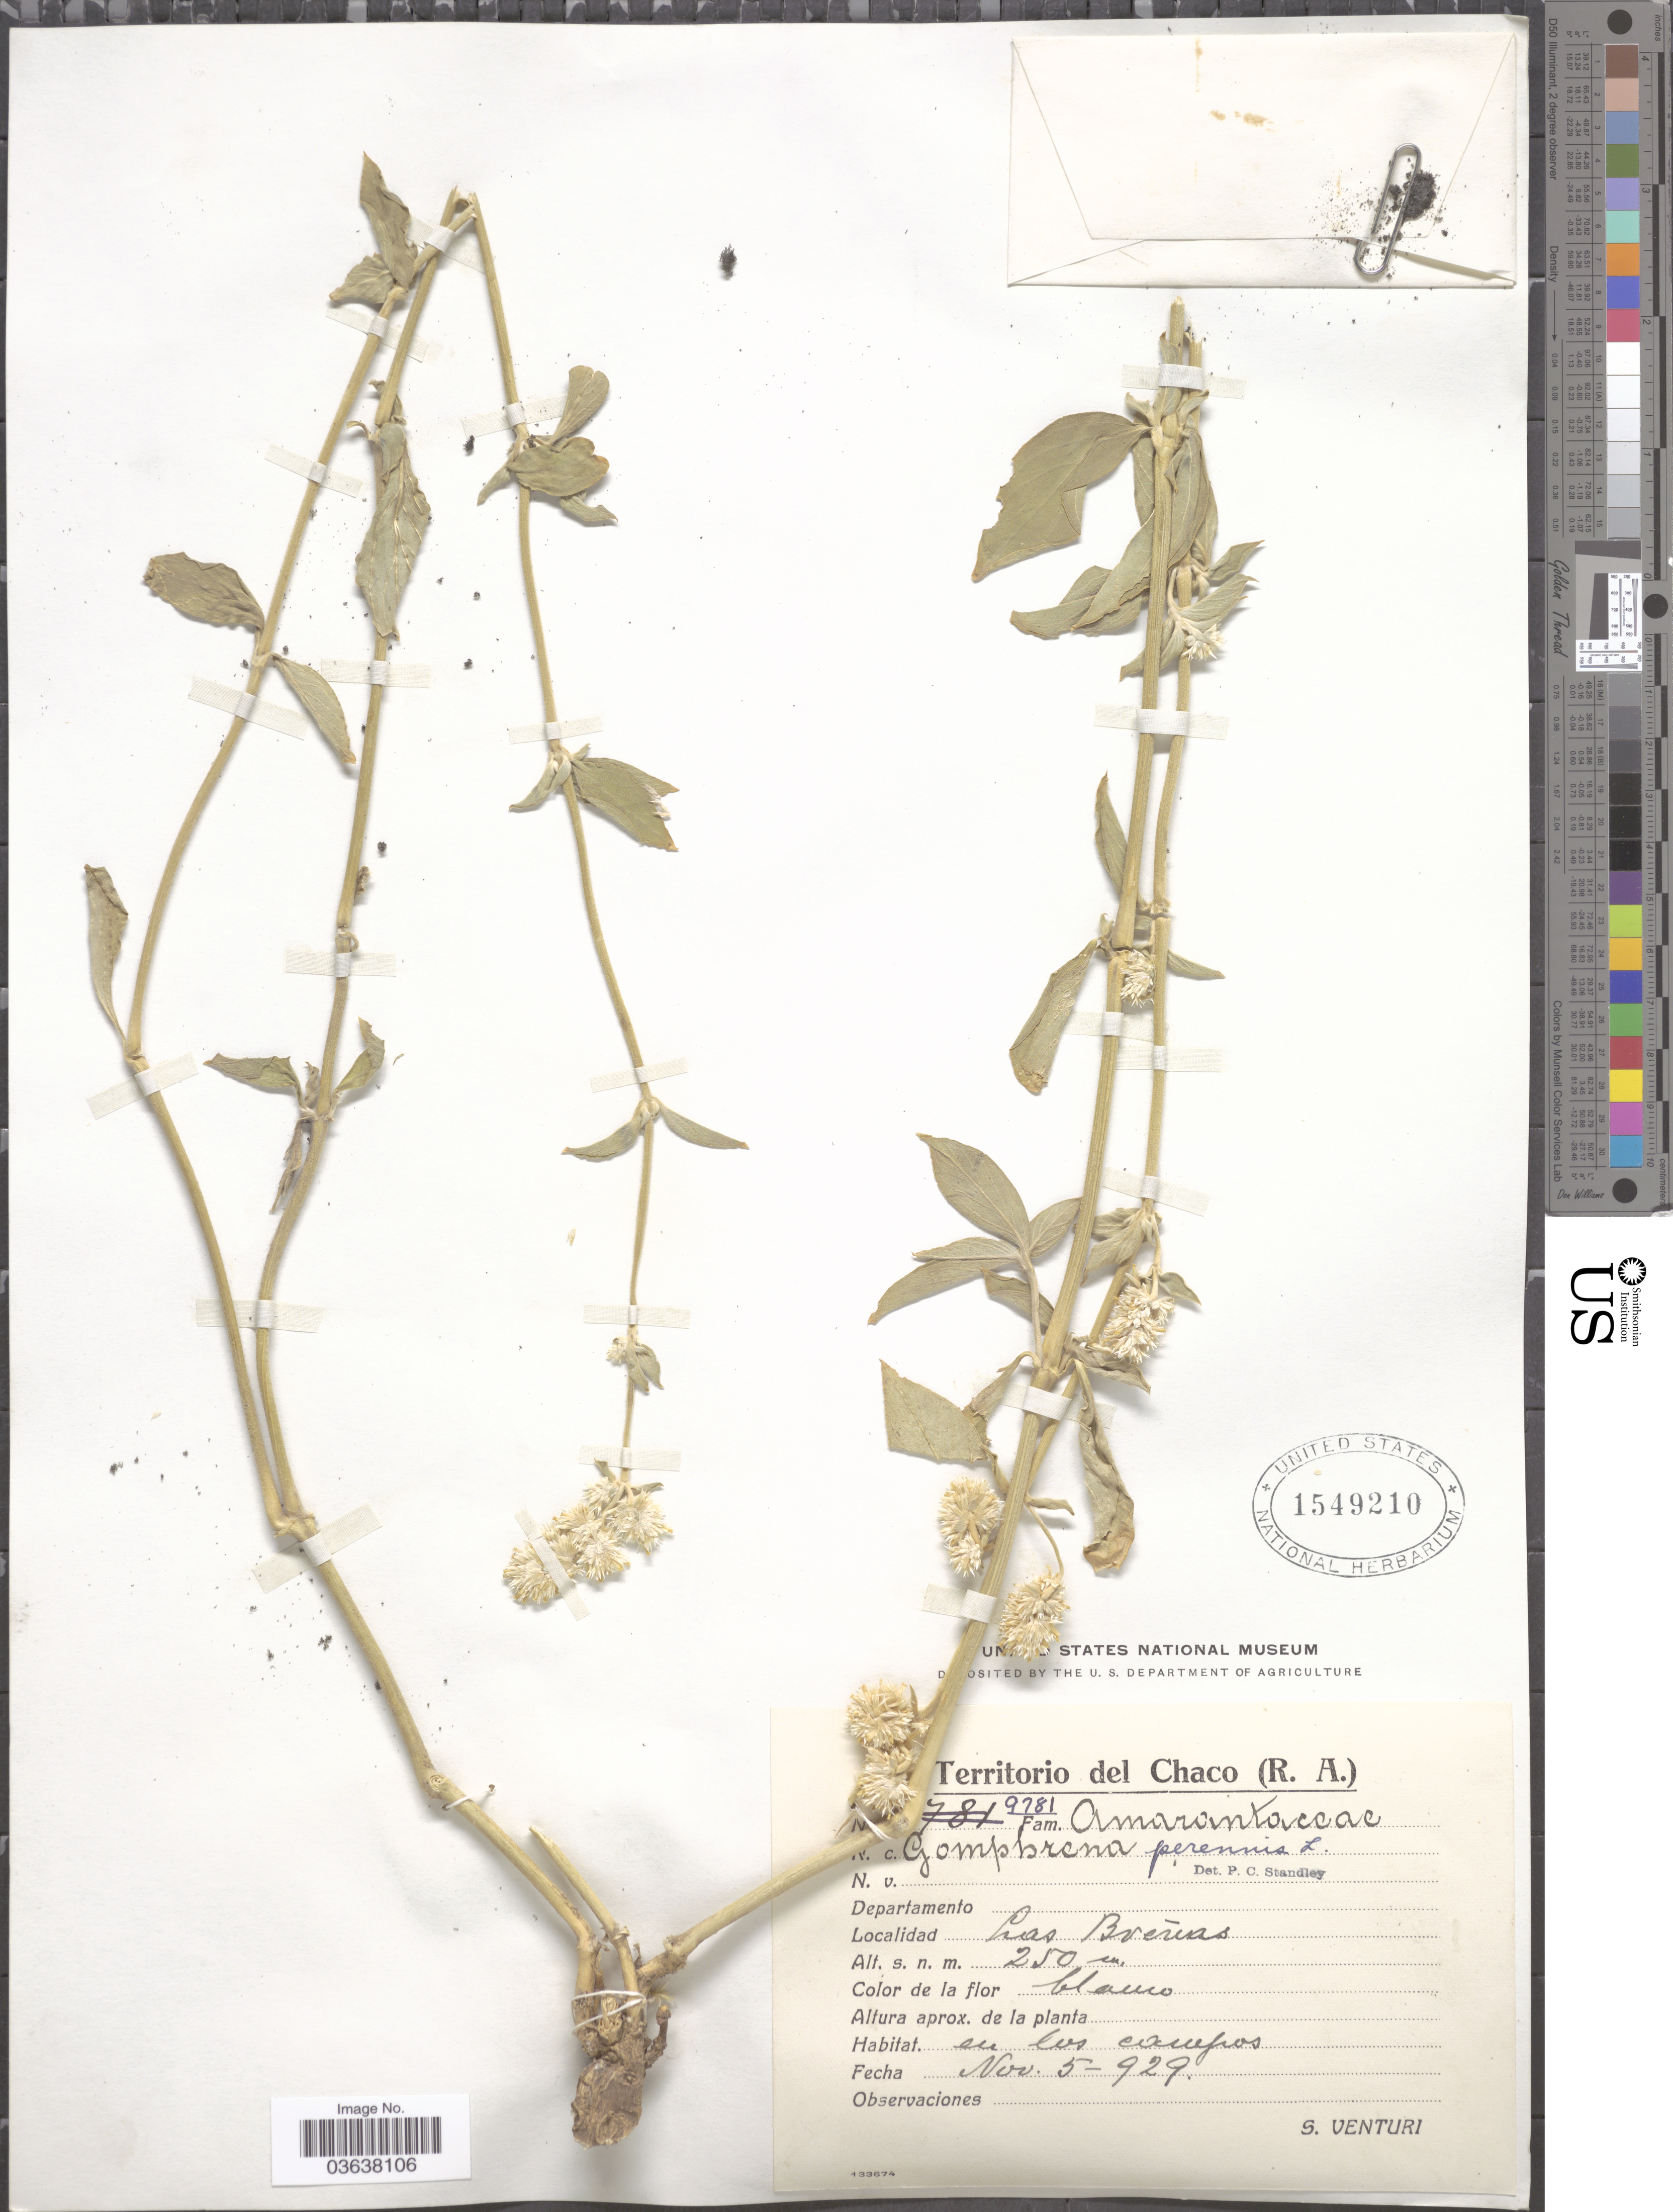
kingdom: Plantae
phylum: Tracheophyta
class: Magnoliopsida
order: Caryophyllales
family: Amaranthaceae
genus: Gomphrena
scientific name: Gomphrena perennis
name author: L.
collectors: S. Venturi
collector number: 9781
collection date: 1929-11-05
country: Argentina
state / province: Chaco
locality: Las Bueñas.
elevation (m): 250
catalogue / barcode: US 1549210